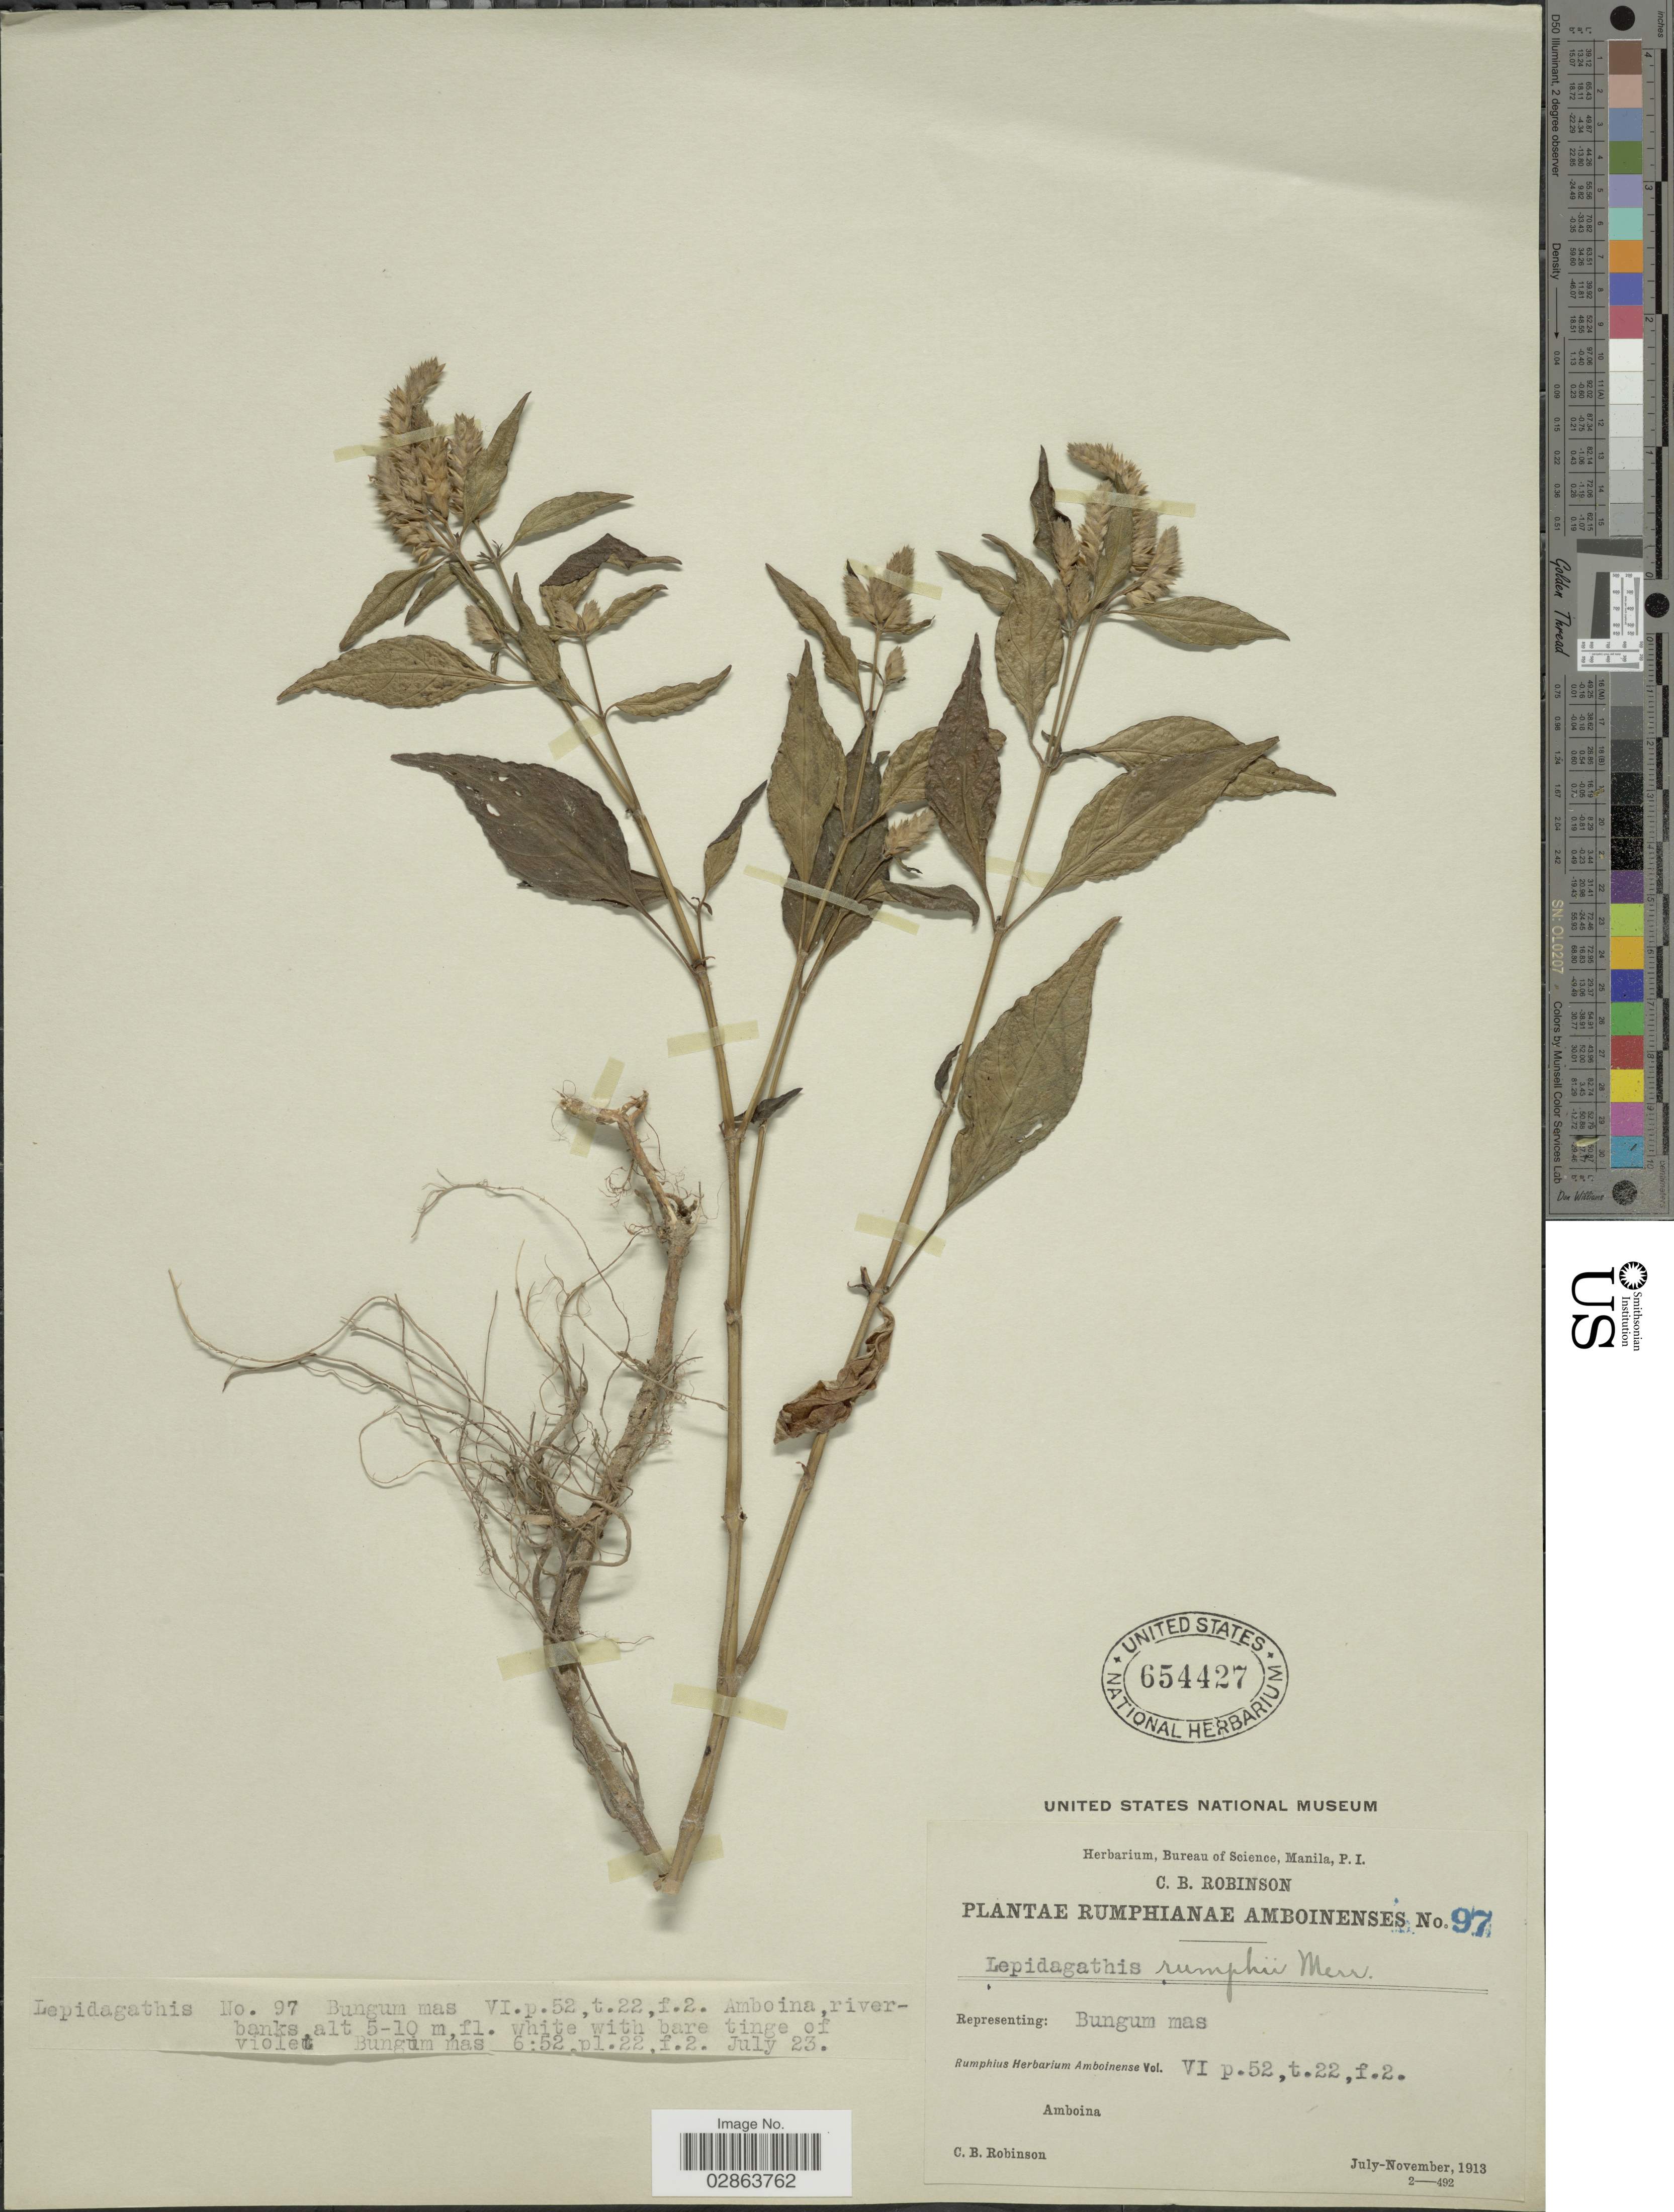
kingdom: Plantae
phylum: Tracheophyta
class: Magnoliopsida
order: Lamiales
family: Acanthaceae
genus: Lepidagathis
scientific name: Lepidagathis rumphii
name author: Merr.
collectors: C. Robinson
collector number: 97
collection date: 1913-07-23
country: Indonesia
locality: Rumphianae Amboinenses, Amboine, Amboina, riverbanks.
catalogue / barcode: US 654427